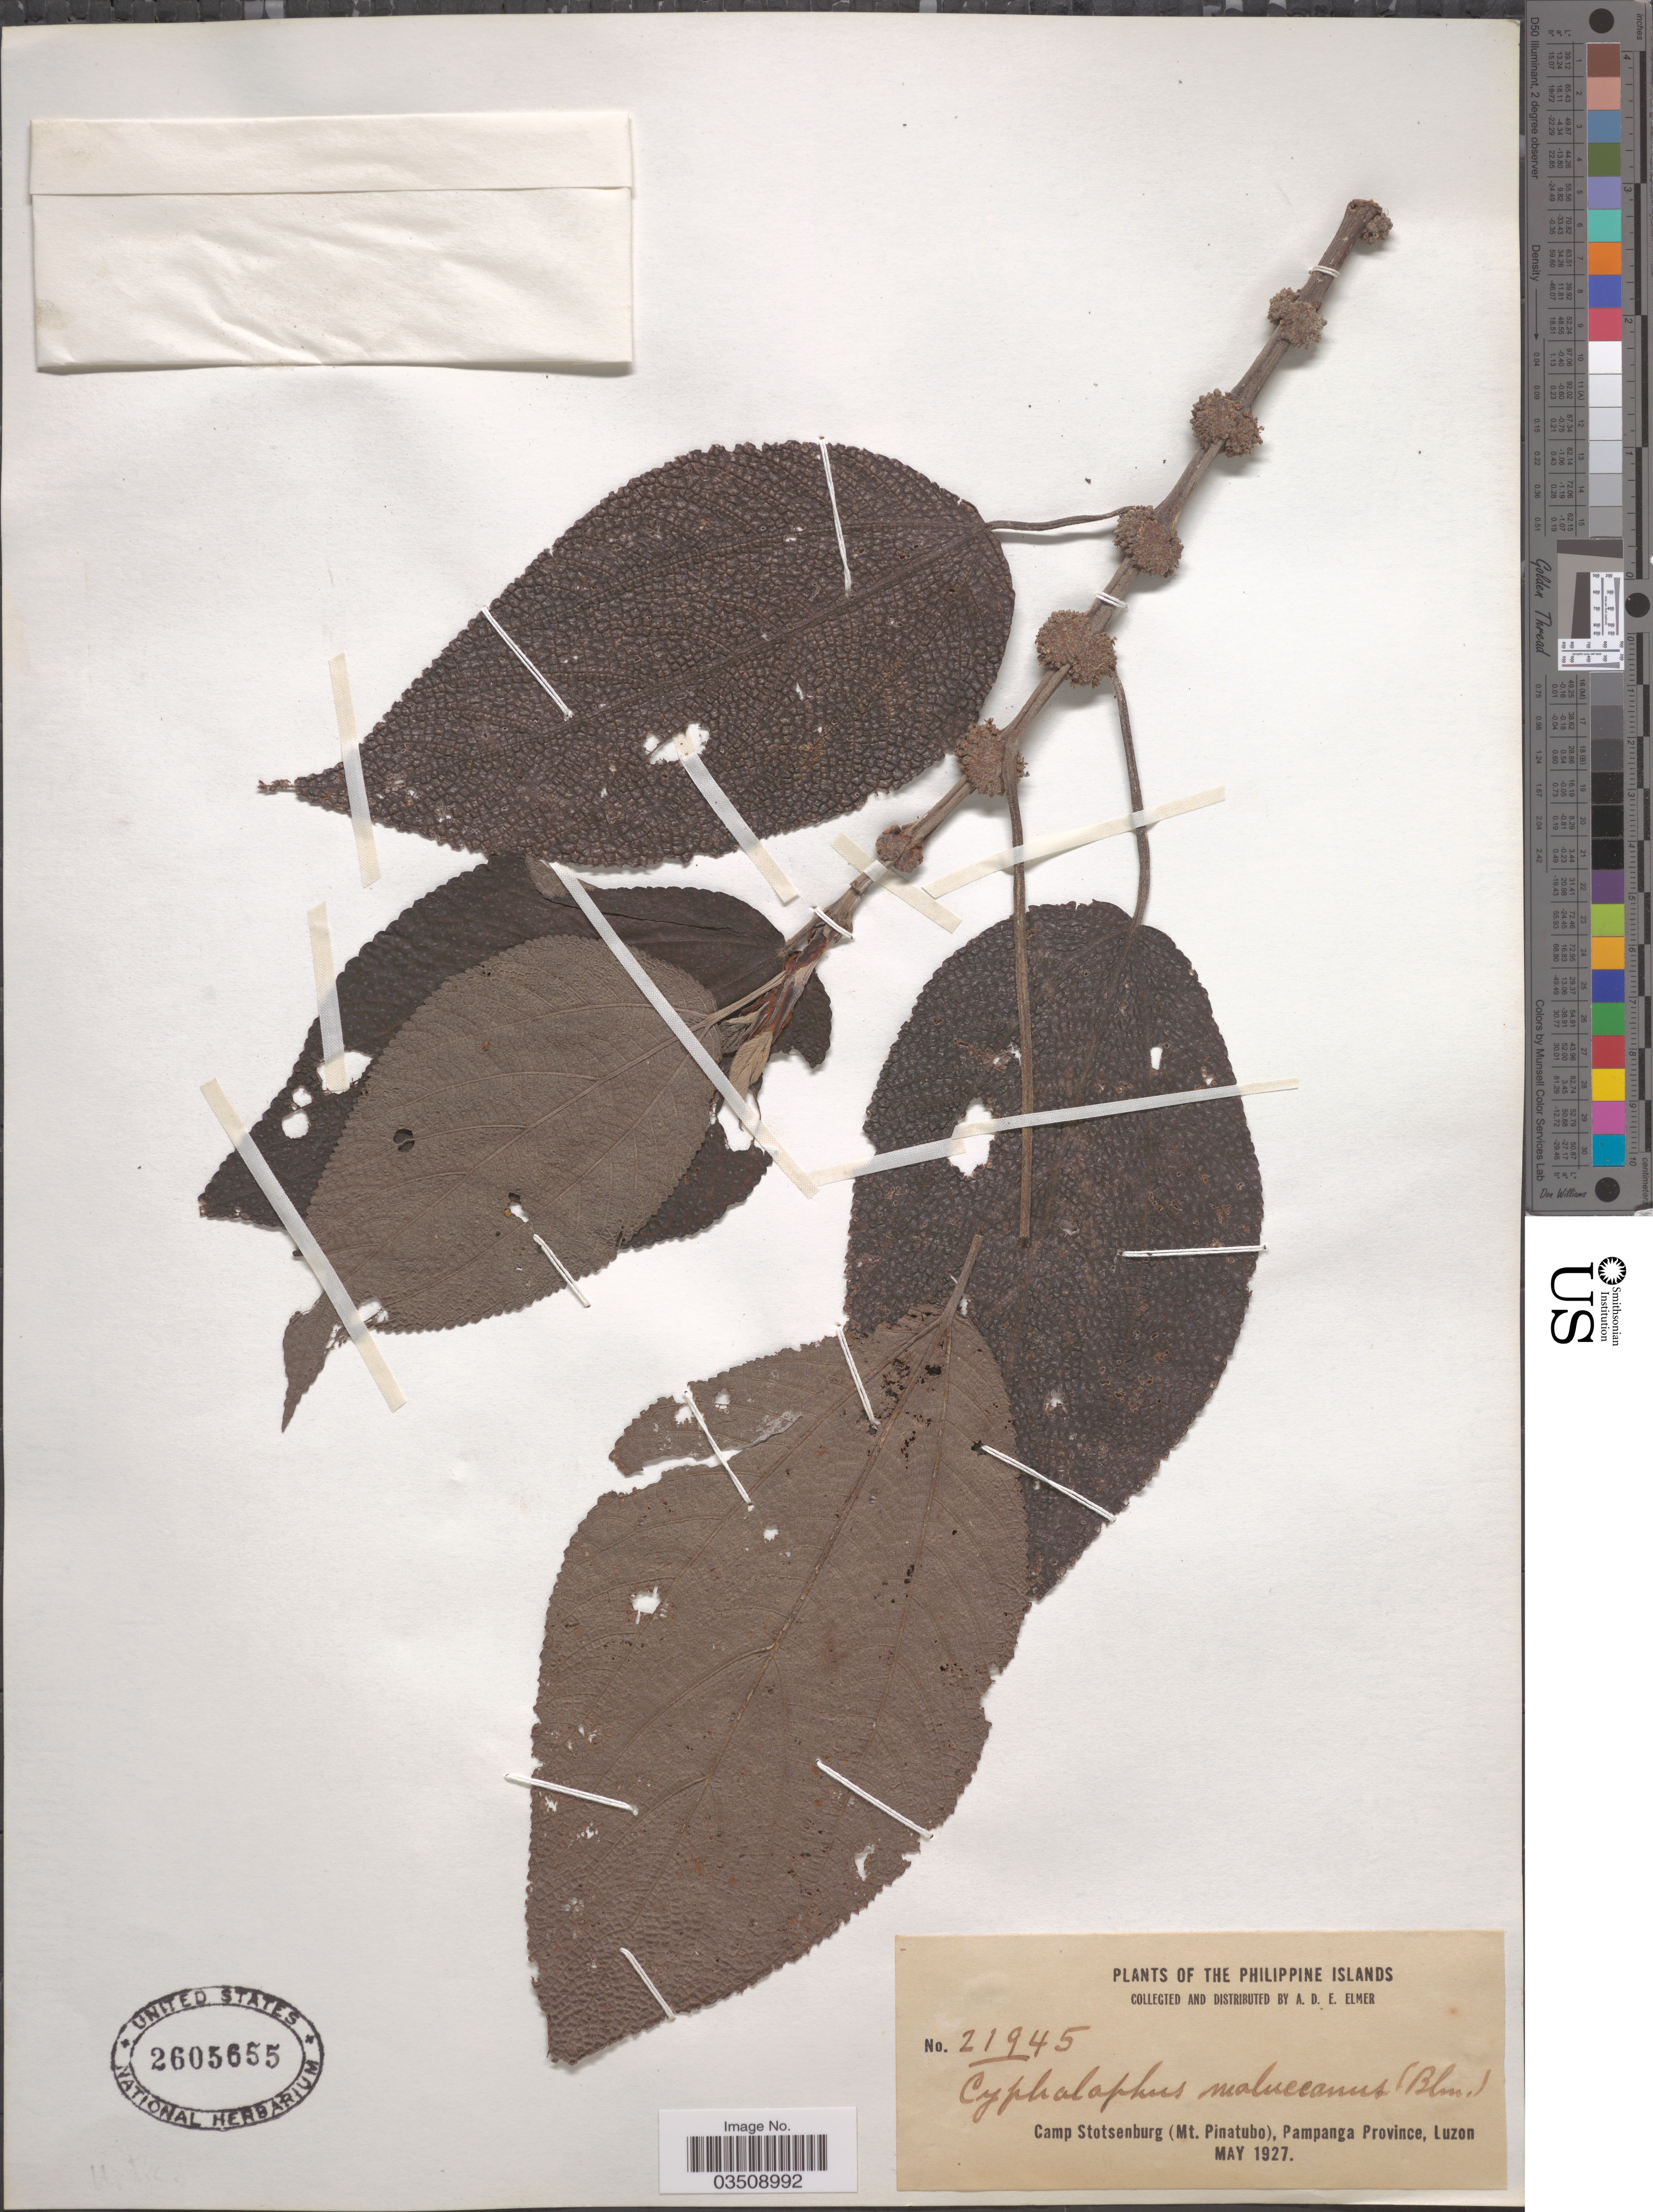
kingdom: Plantae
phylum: Tracheophyta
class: Magnoliopsida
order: Rosales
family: Urticaceae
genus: Cypholophus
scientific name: Cypholophus moluccanus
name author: (Blume) Miq.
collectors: A. D. E. Elmer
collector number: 21945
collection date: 1927-05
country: Philippines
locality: Camp Stotsenburg (Mt. Pinatubo), Pampanga Province, Luzon.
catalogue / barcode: US 2605655